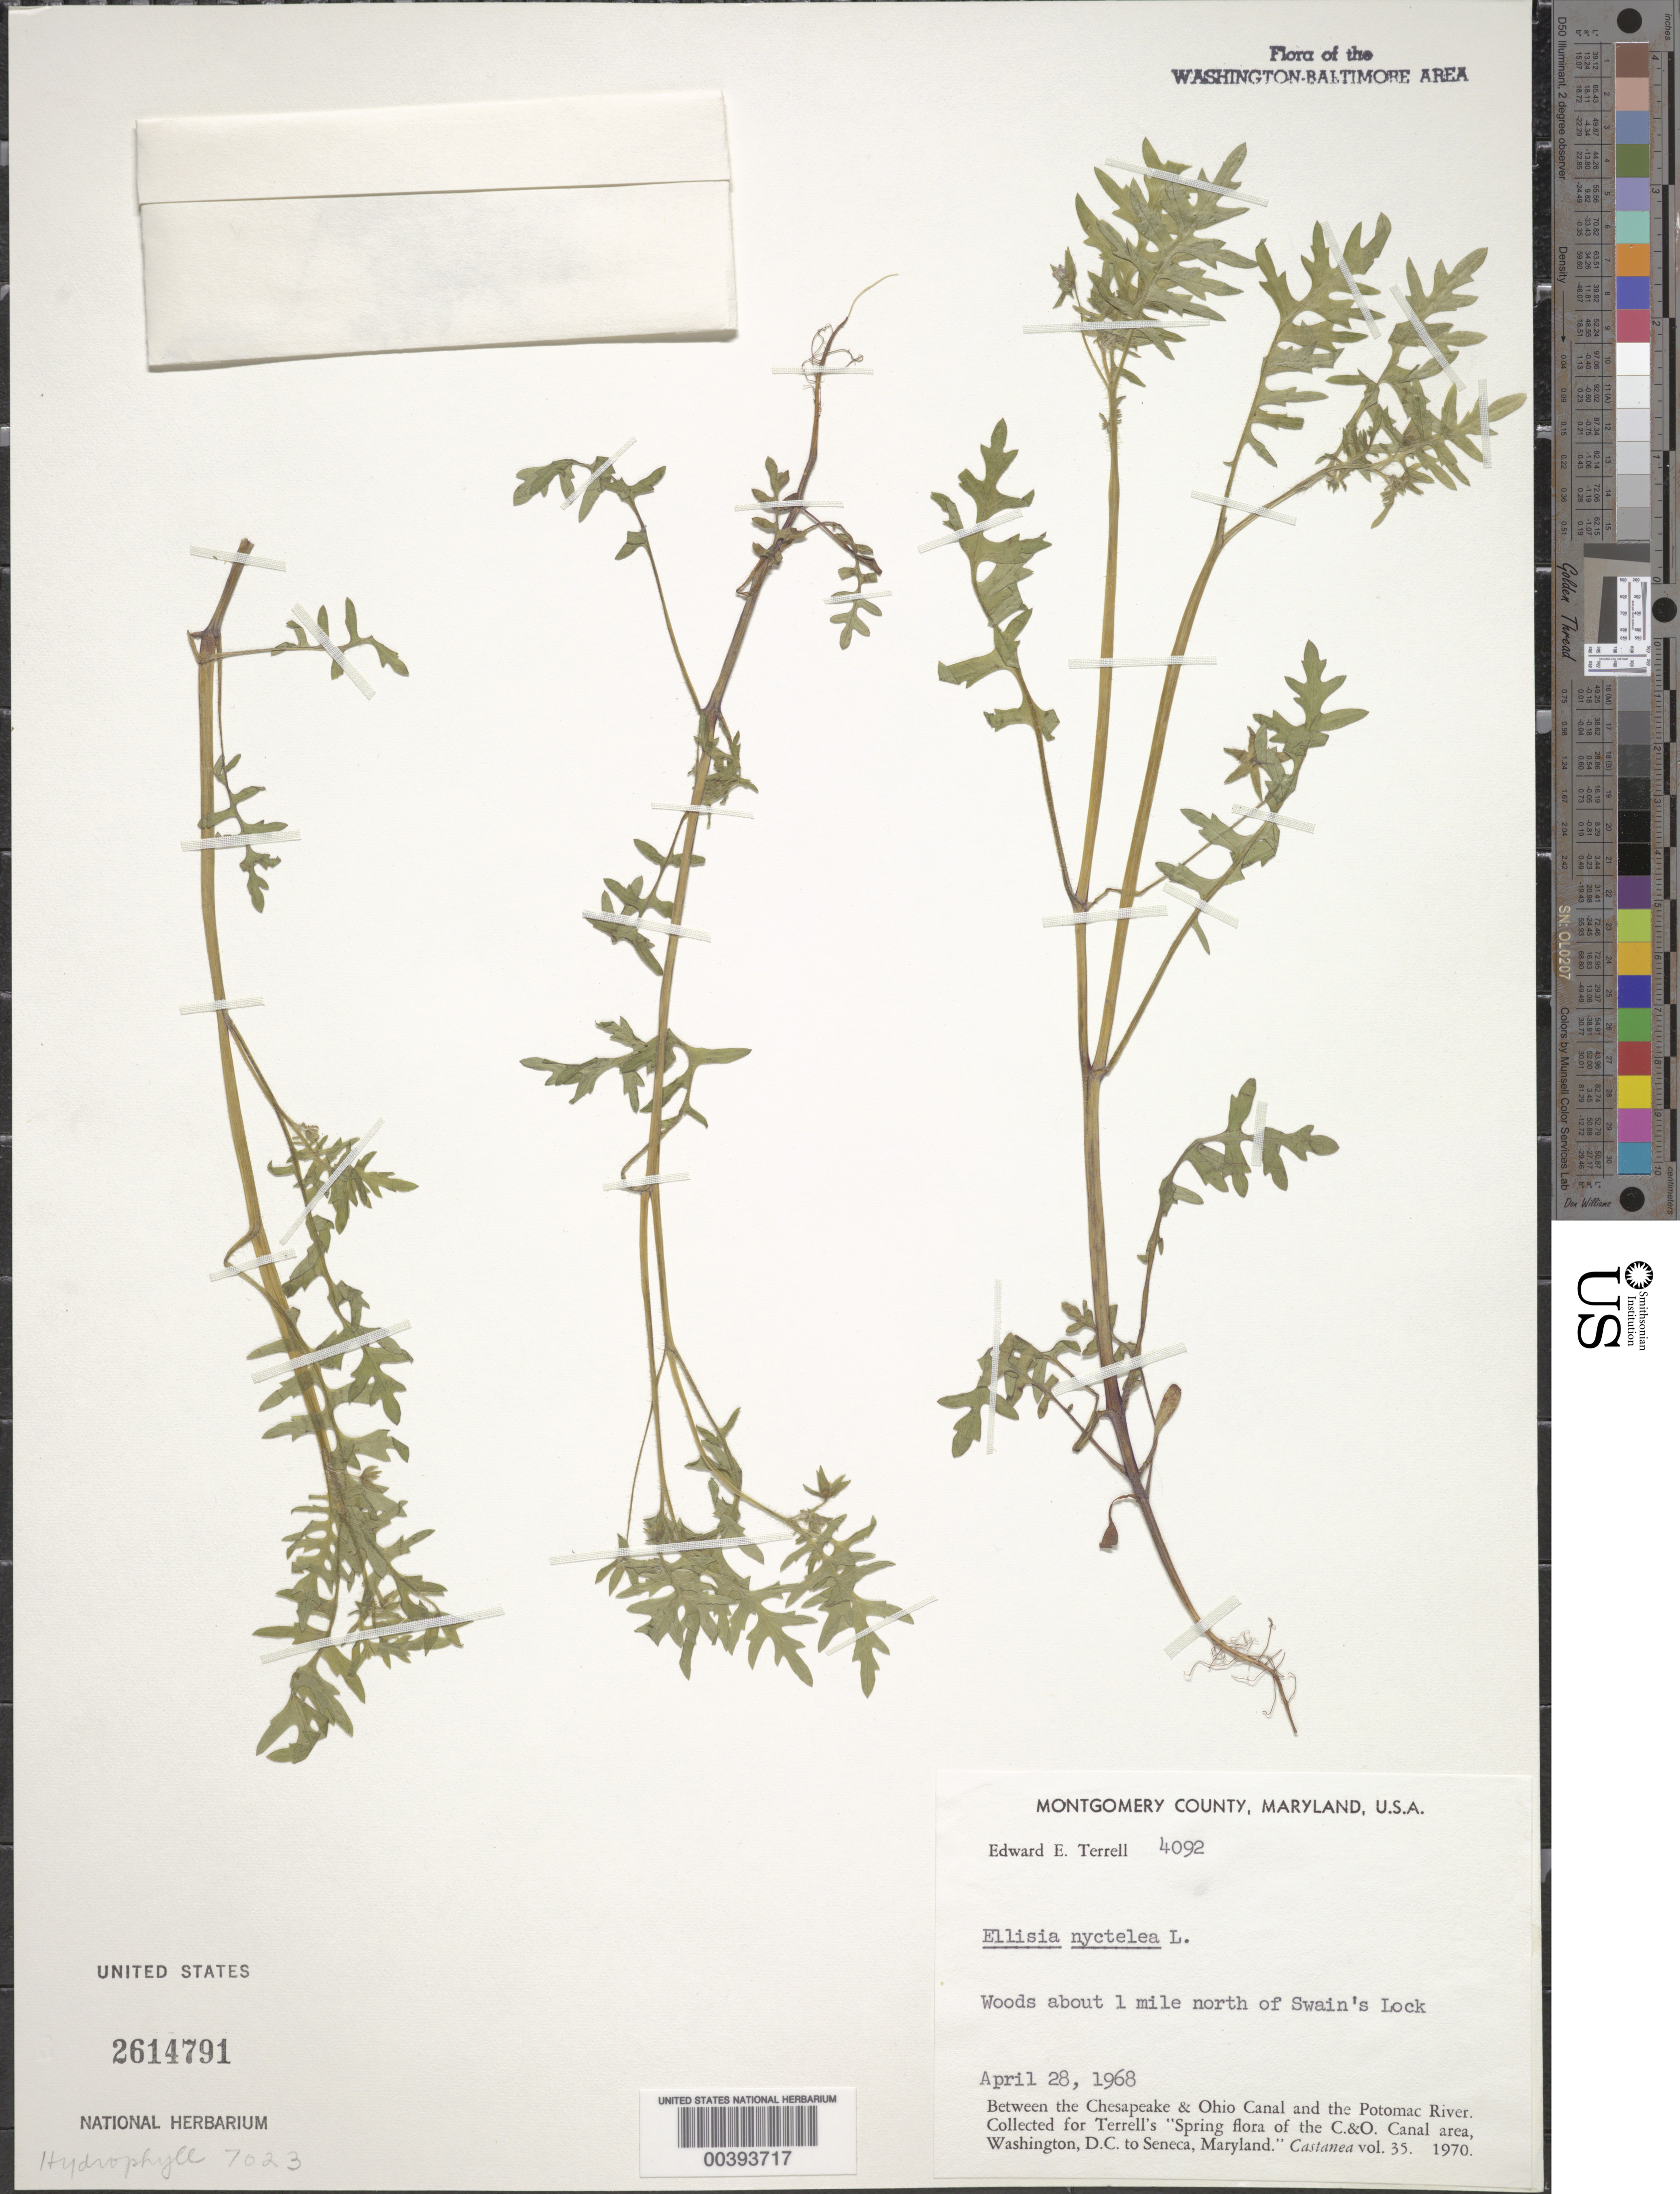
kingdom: Plantae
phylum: Tracheophyta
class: Magnoliopsida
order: Boraginales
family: Hydrophyllaceae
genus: Ellisia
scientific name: Ellisia nyctelea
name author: L.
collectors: E. E. Terrell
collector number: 4092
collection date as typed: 28 Apr 1968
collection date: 1968-04-28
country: United States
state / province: Maryland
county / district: Montgomery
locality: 1 mi. N of Swain's Lock, C & O Canal area C. & O. Canal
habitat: Woods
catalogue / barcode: US 2614791